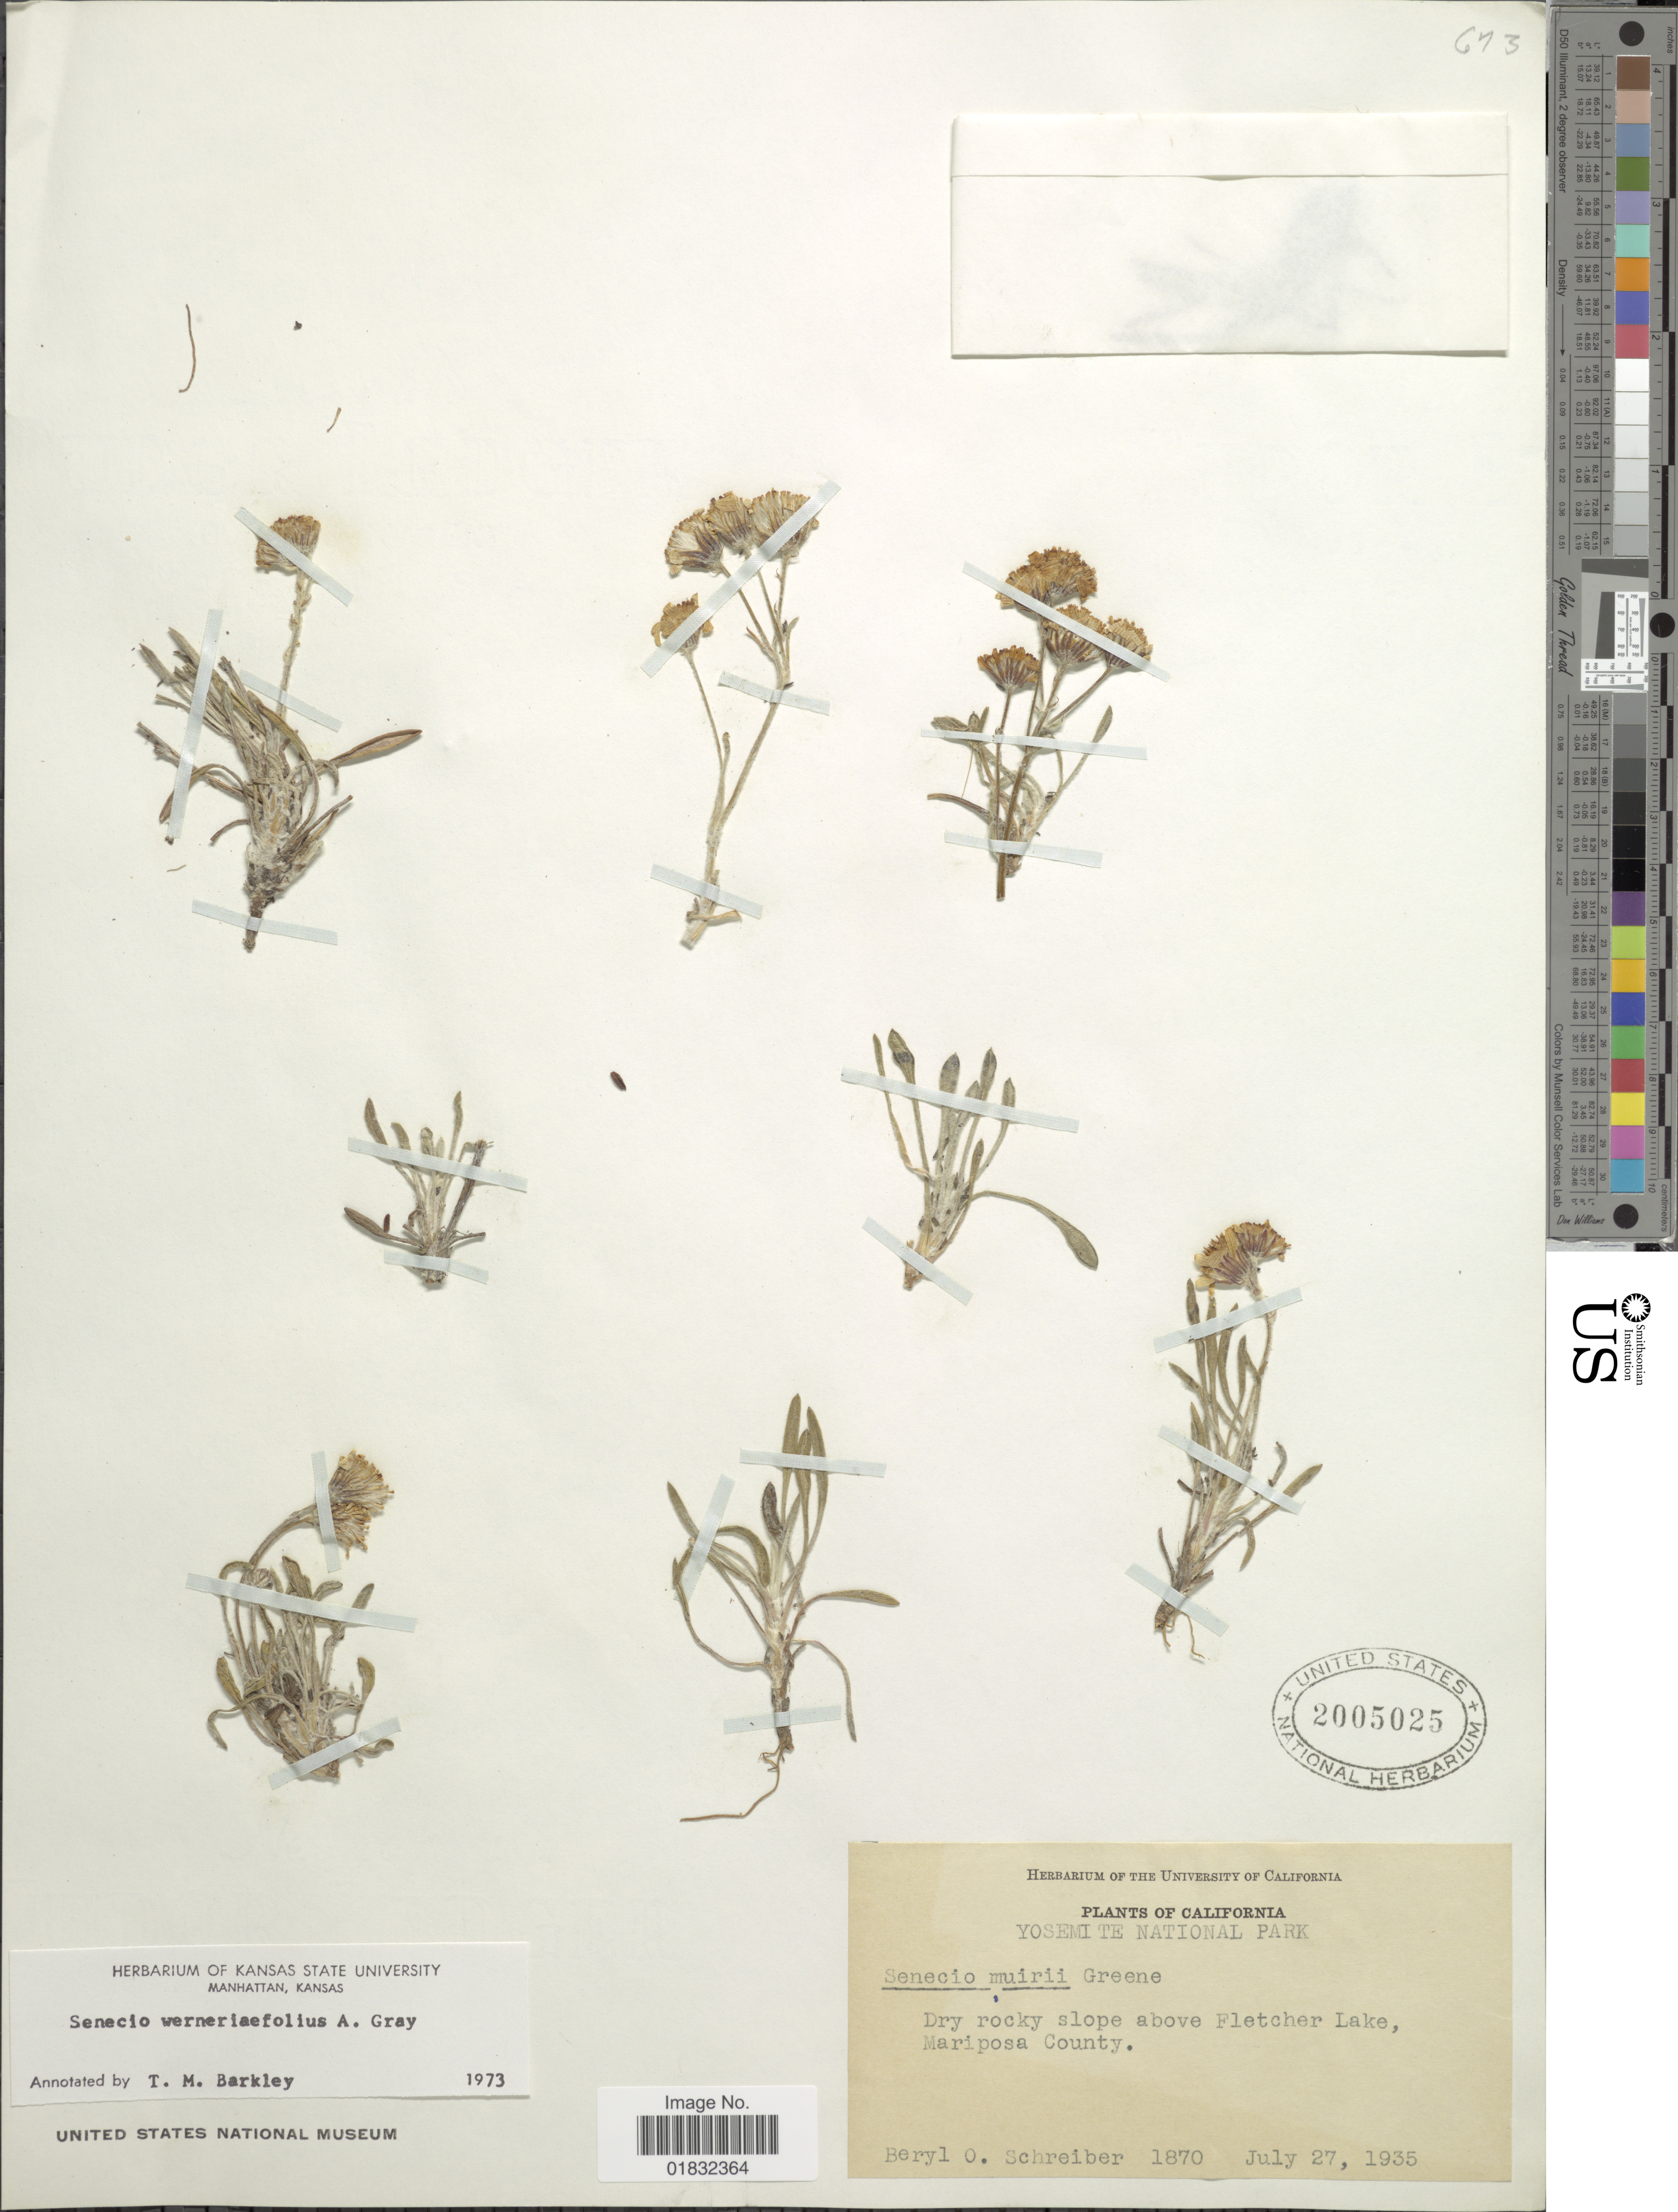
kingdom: Plantae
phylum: Tracheophyta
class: Magnoliopsida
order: Asterales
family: Asteraceae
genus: Packera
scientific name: Packera werneriifolia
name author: (A. Gray) W.A. Weber & Á. Löve ex Trock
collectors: B. O. Schreiber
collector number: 1870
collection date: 1935-07-27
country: United States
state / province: California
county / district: Mariposa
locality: Yosemite National Park, Dry rocky above Fletcher Lake, Mariposa County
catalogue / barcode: US 2005025